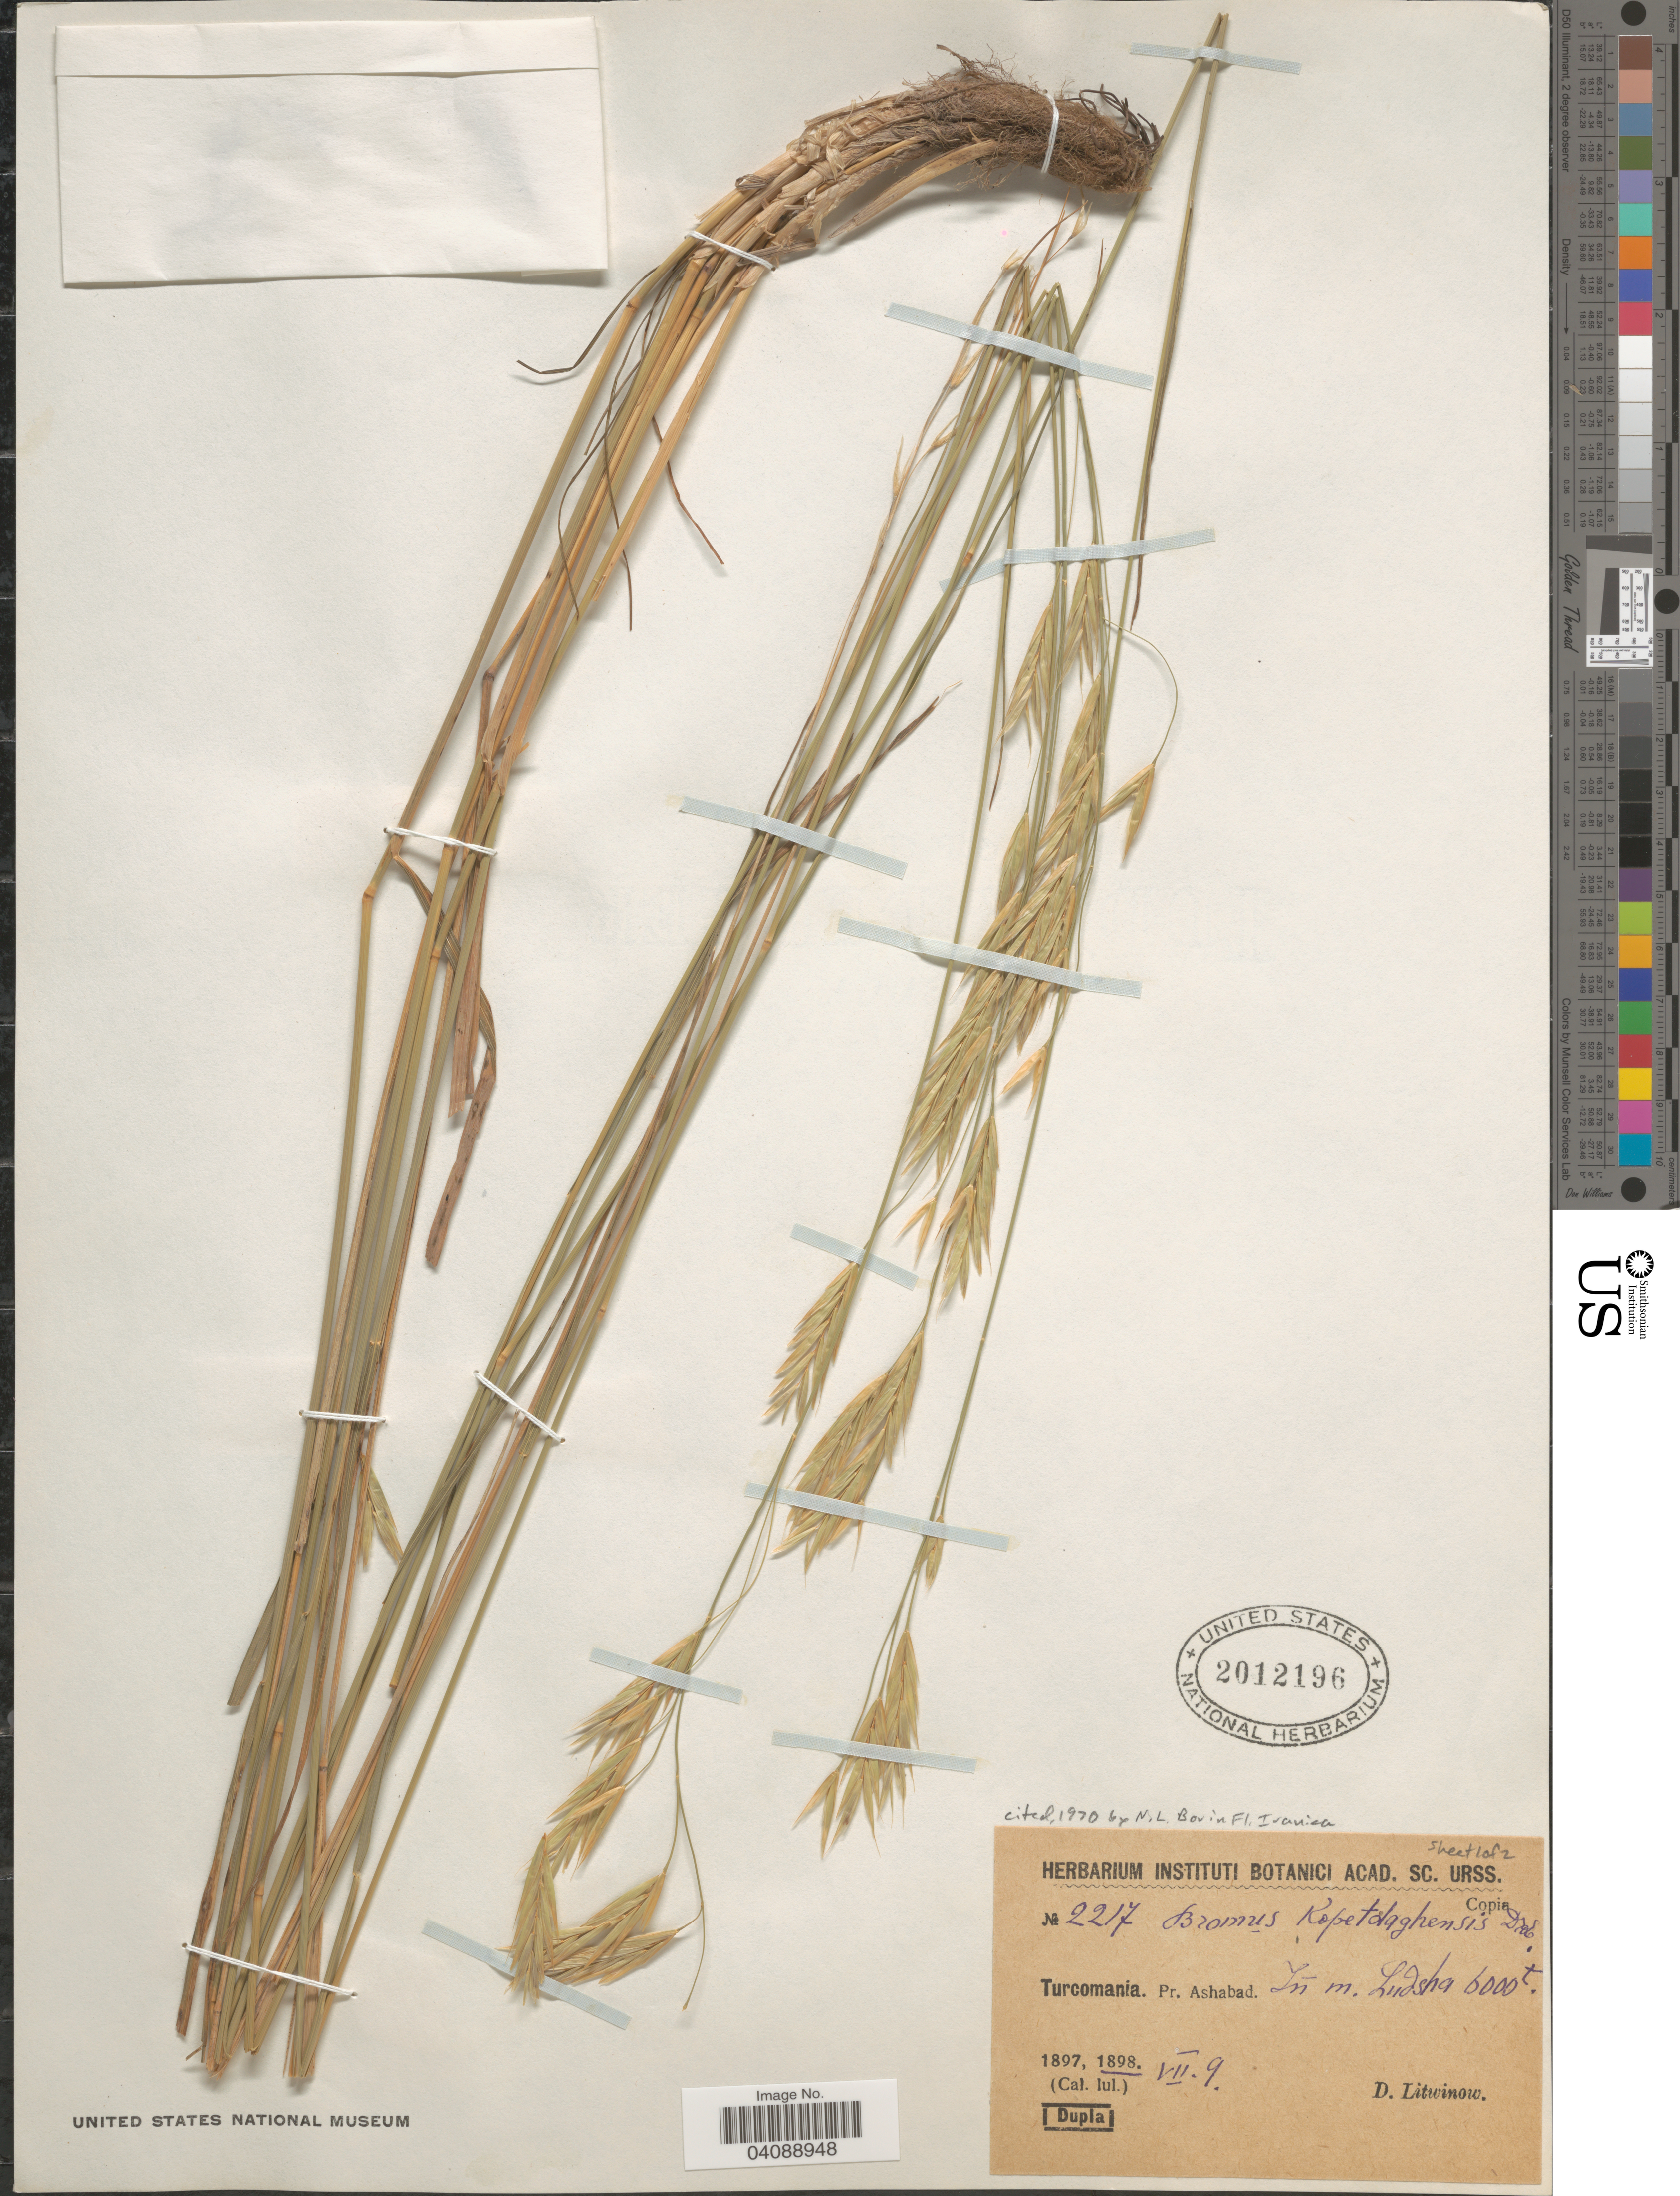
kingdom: Plantae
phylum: Tracheophyta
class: Liliopsida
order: Poales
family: Poaceae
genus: Bromus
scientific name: Bromus kopetdagensis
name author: Drobow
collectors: D. Litwinow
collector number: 2217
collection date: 1898-07-09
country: Turkmenistan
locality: Turcomania. Pr. Ashabad. In m. Ludsha.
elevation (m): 1829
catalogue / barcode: US 2012196